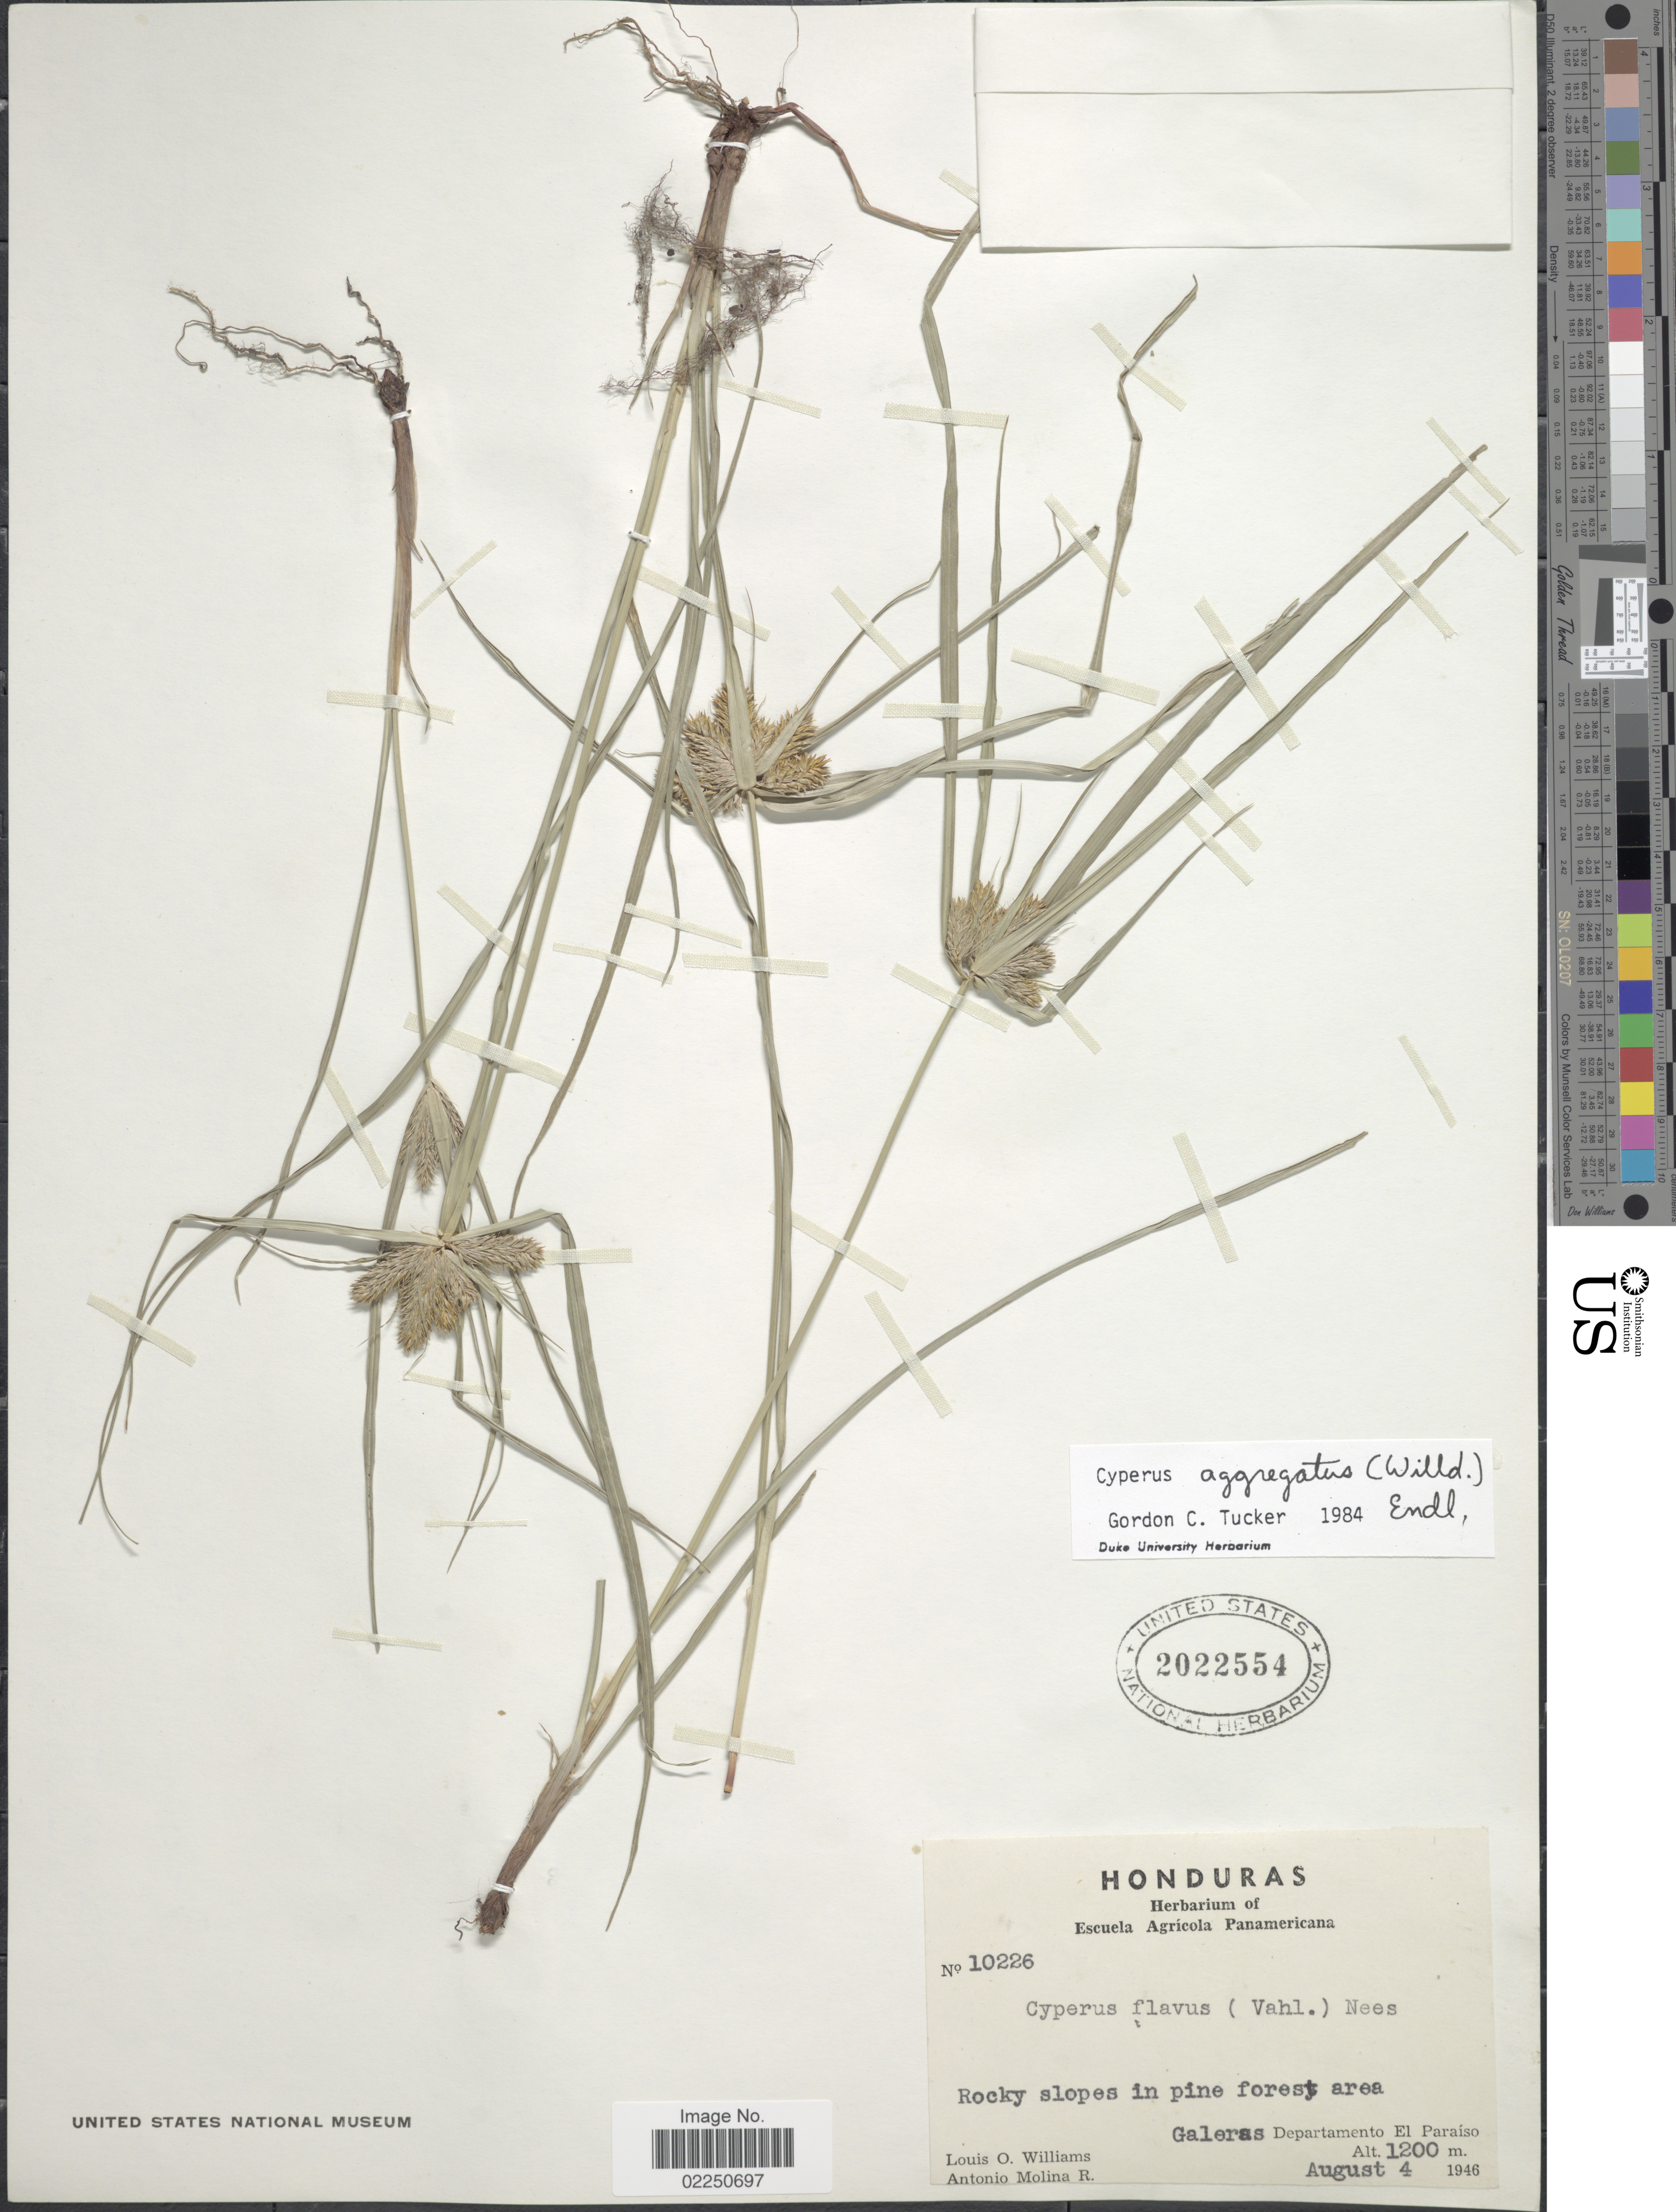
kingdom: Plantae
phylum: Tracheophyta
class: Liliopsida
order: Poales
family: Cyperaceae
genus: Cyperus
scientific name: Cyperus aggregatus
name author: (Willd.) Endl.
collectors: L. O. Williams & A. Molina R.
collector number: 10226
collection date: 1946-08-04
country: Honduras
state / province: El Paraíso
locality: Galeras Departamento El Paraiso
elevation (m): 1200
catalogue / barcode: US 2022554